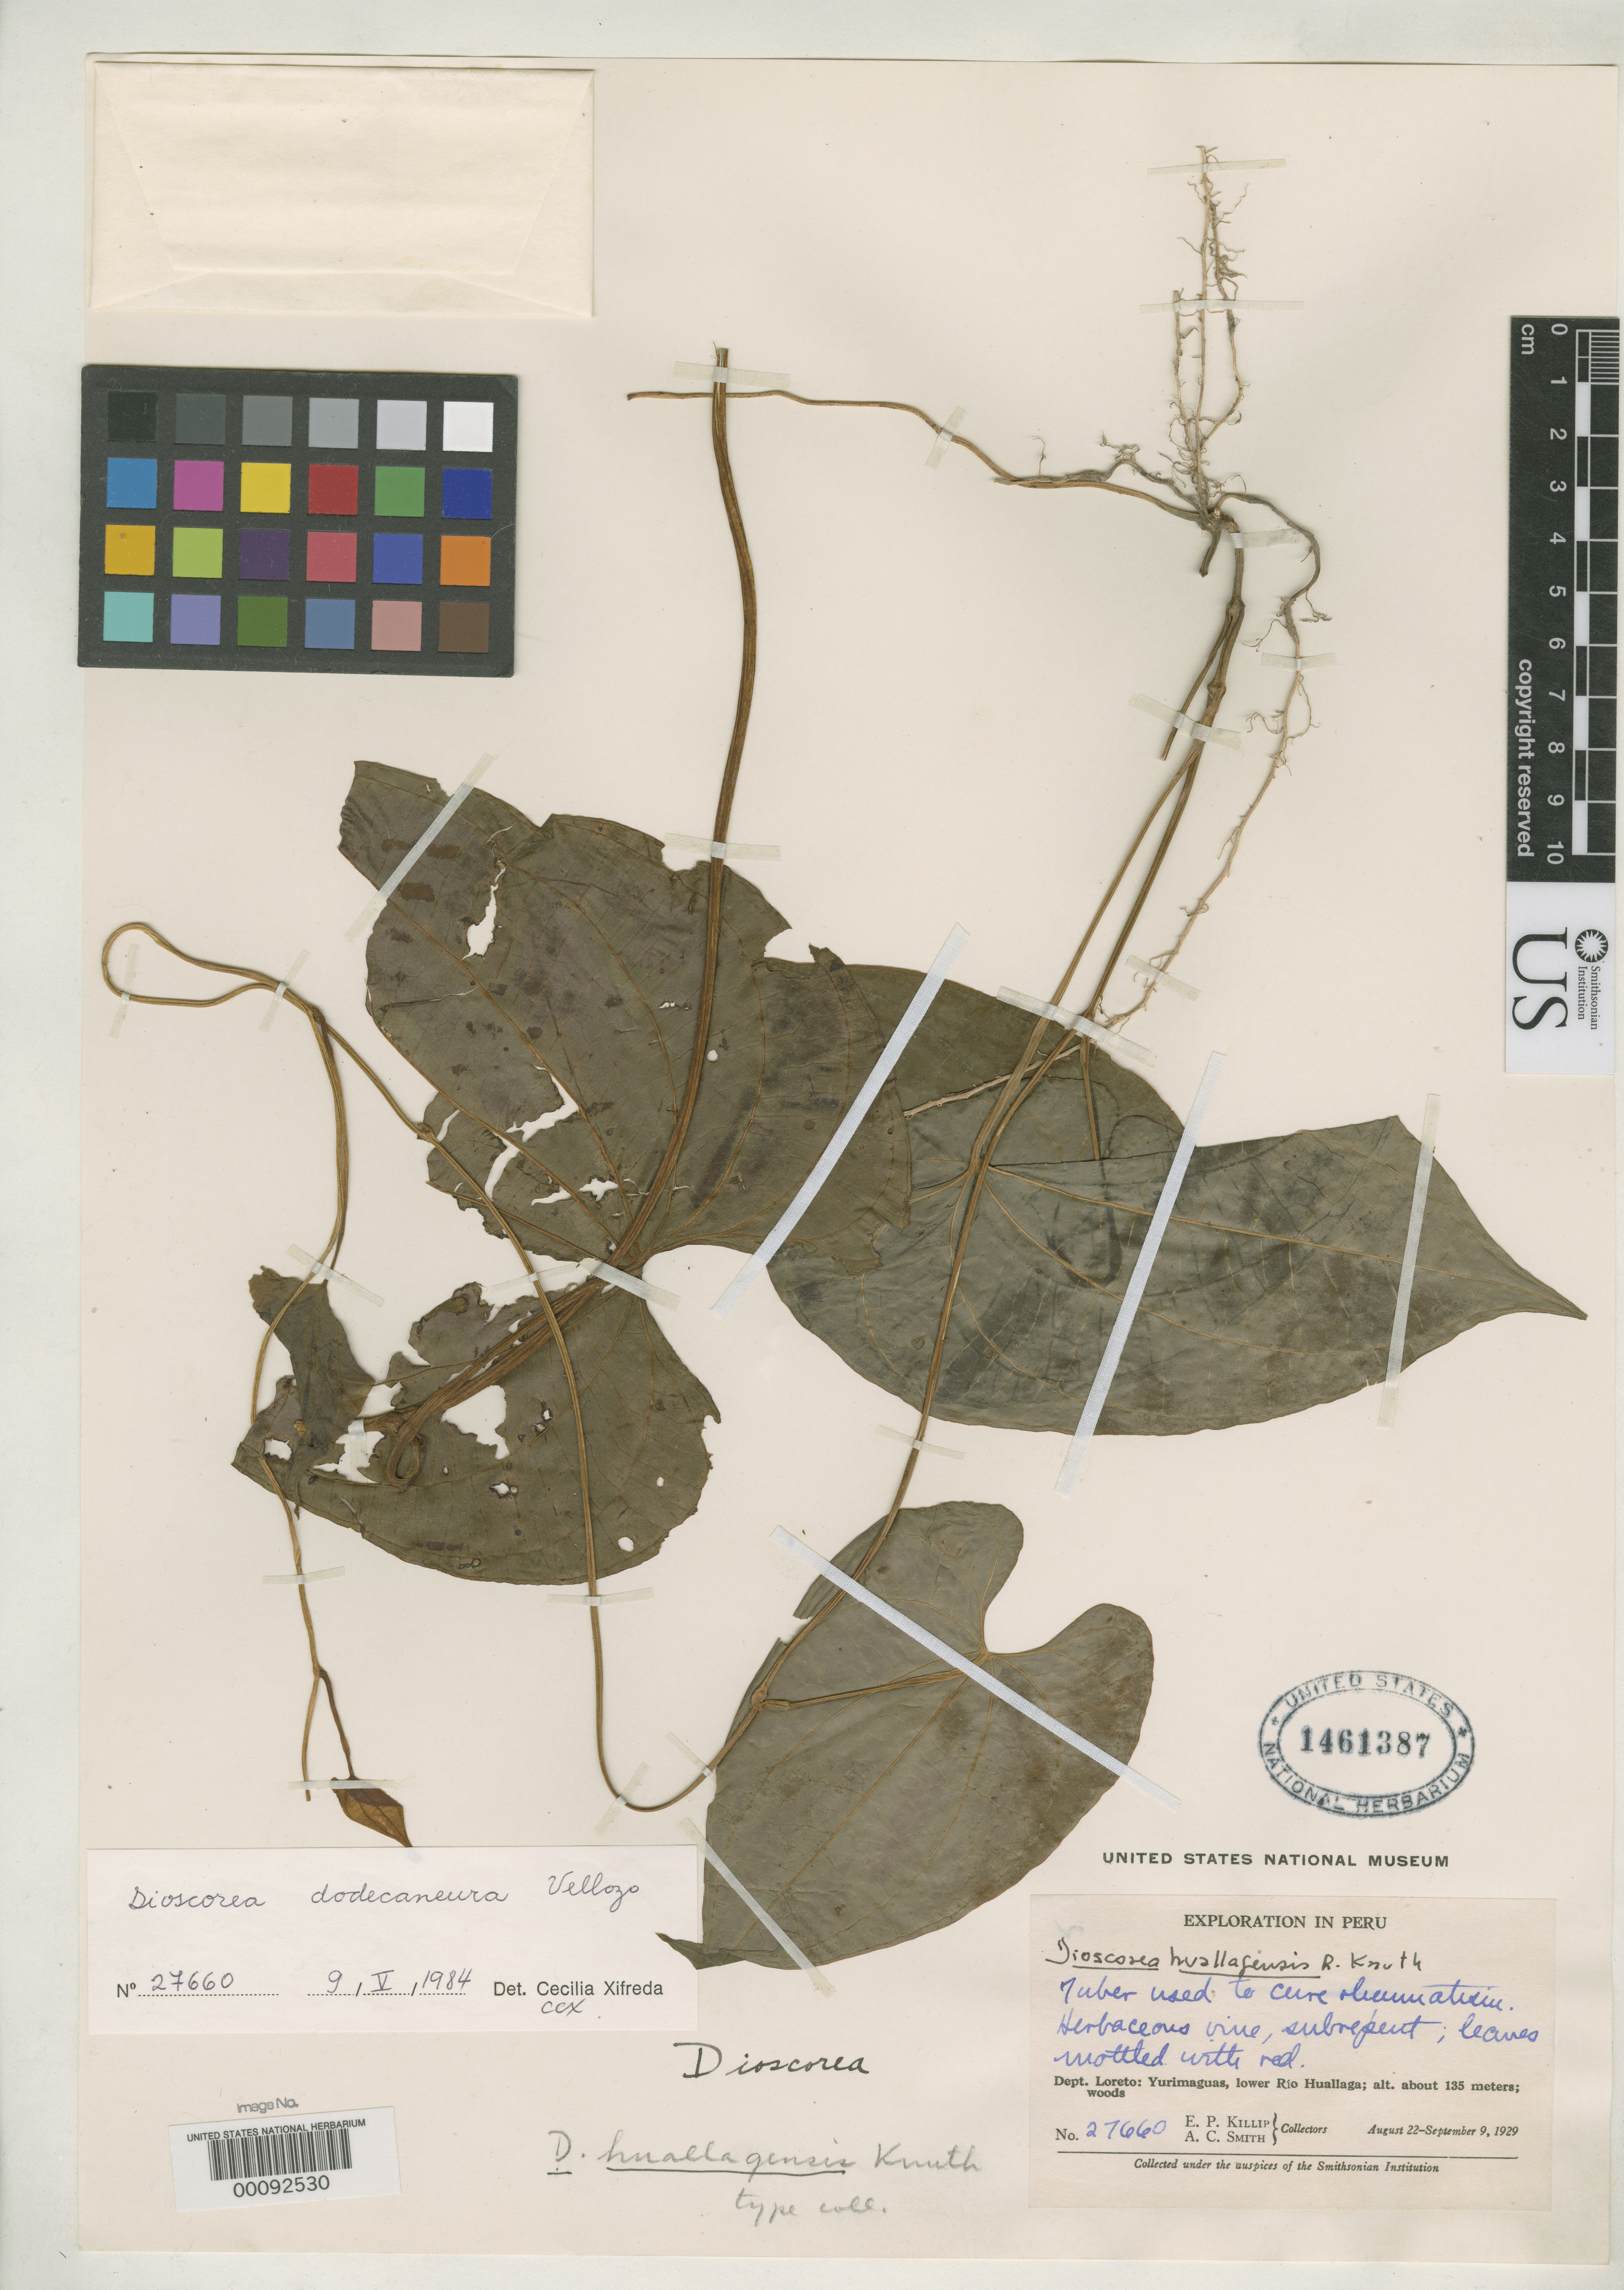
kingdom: Plantae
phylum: Tracheophyta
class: Liliopsida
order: Dioscoreales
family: Dioscoreaceae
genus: Dioscorea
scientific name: Dioscorea huallagensis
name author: R. Knuth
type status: Isotype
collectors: E. P. Killip & A. C. Smith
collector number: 27660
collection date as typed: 22 Aug 1929 to 09 Sep 1929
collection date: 1929-08-22/1929-09-09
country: Peru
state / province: Loreto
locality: Yurimaguas.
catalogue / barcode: US 1461387